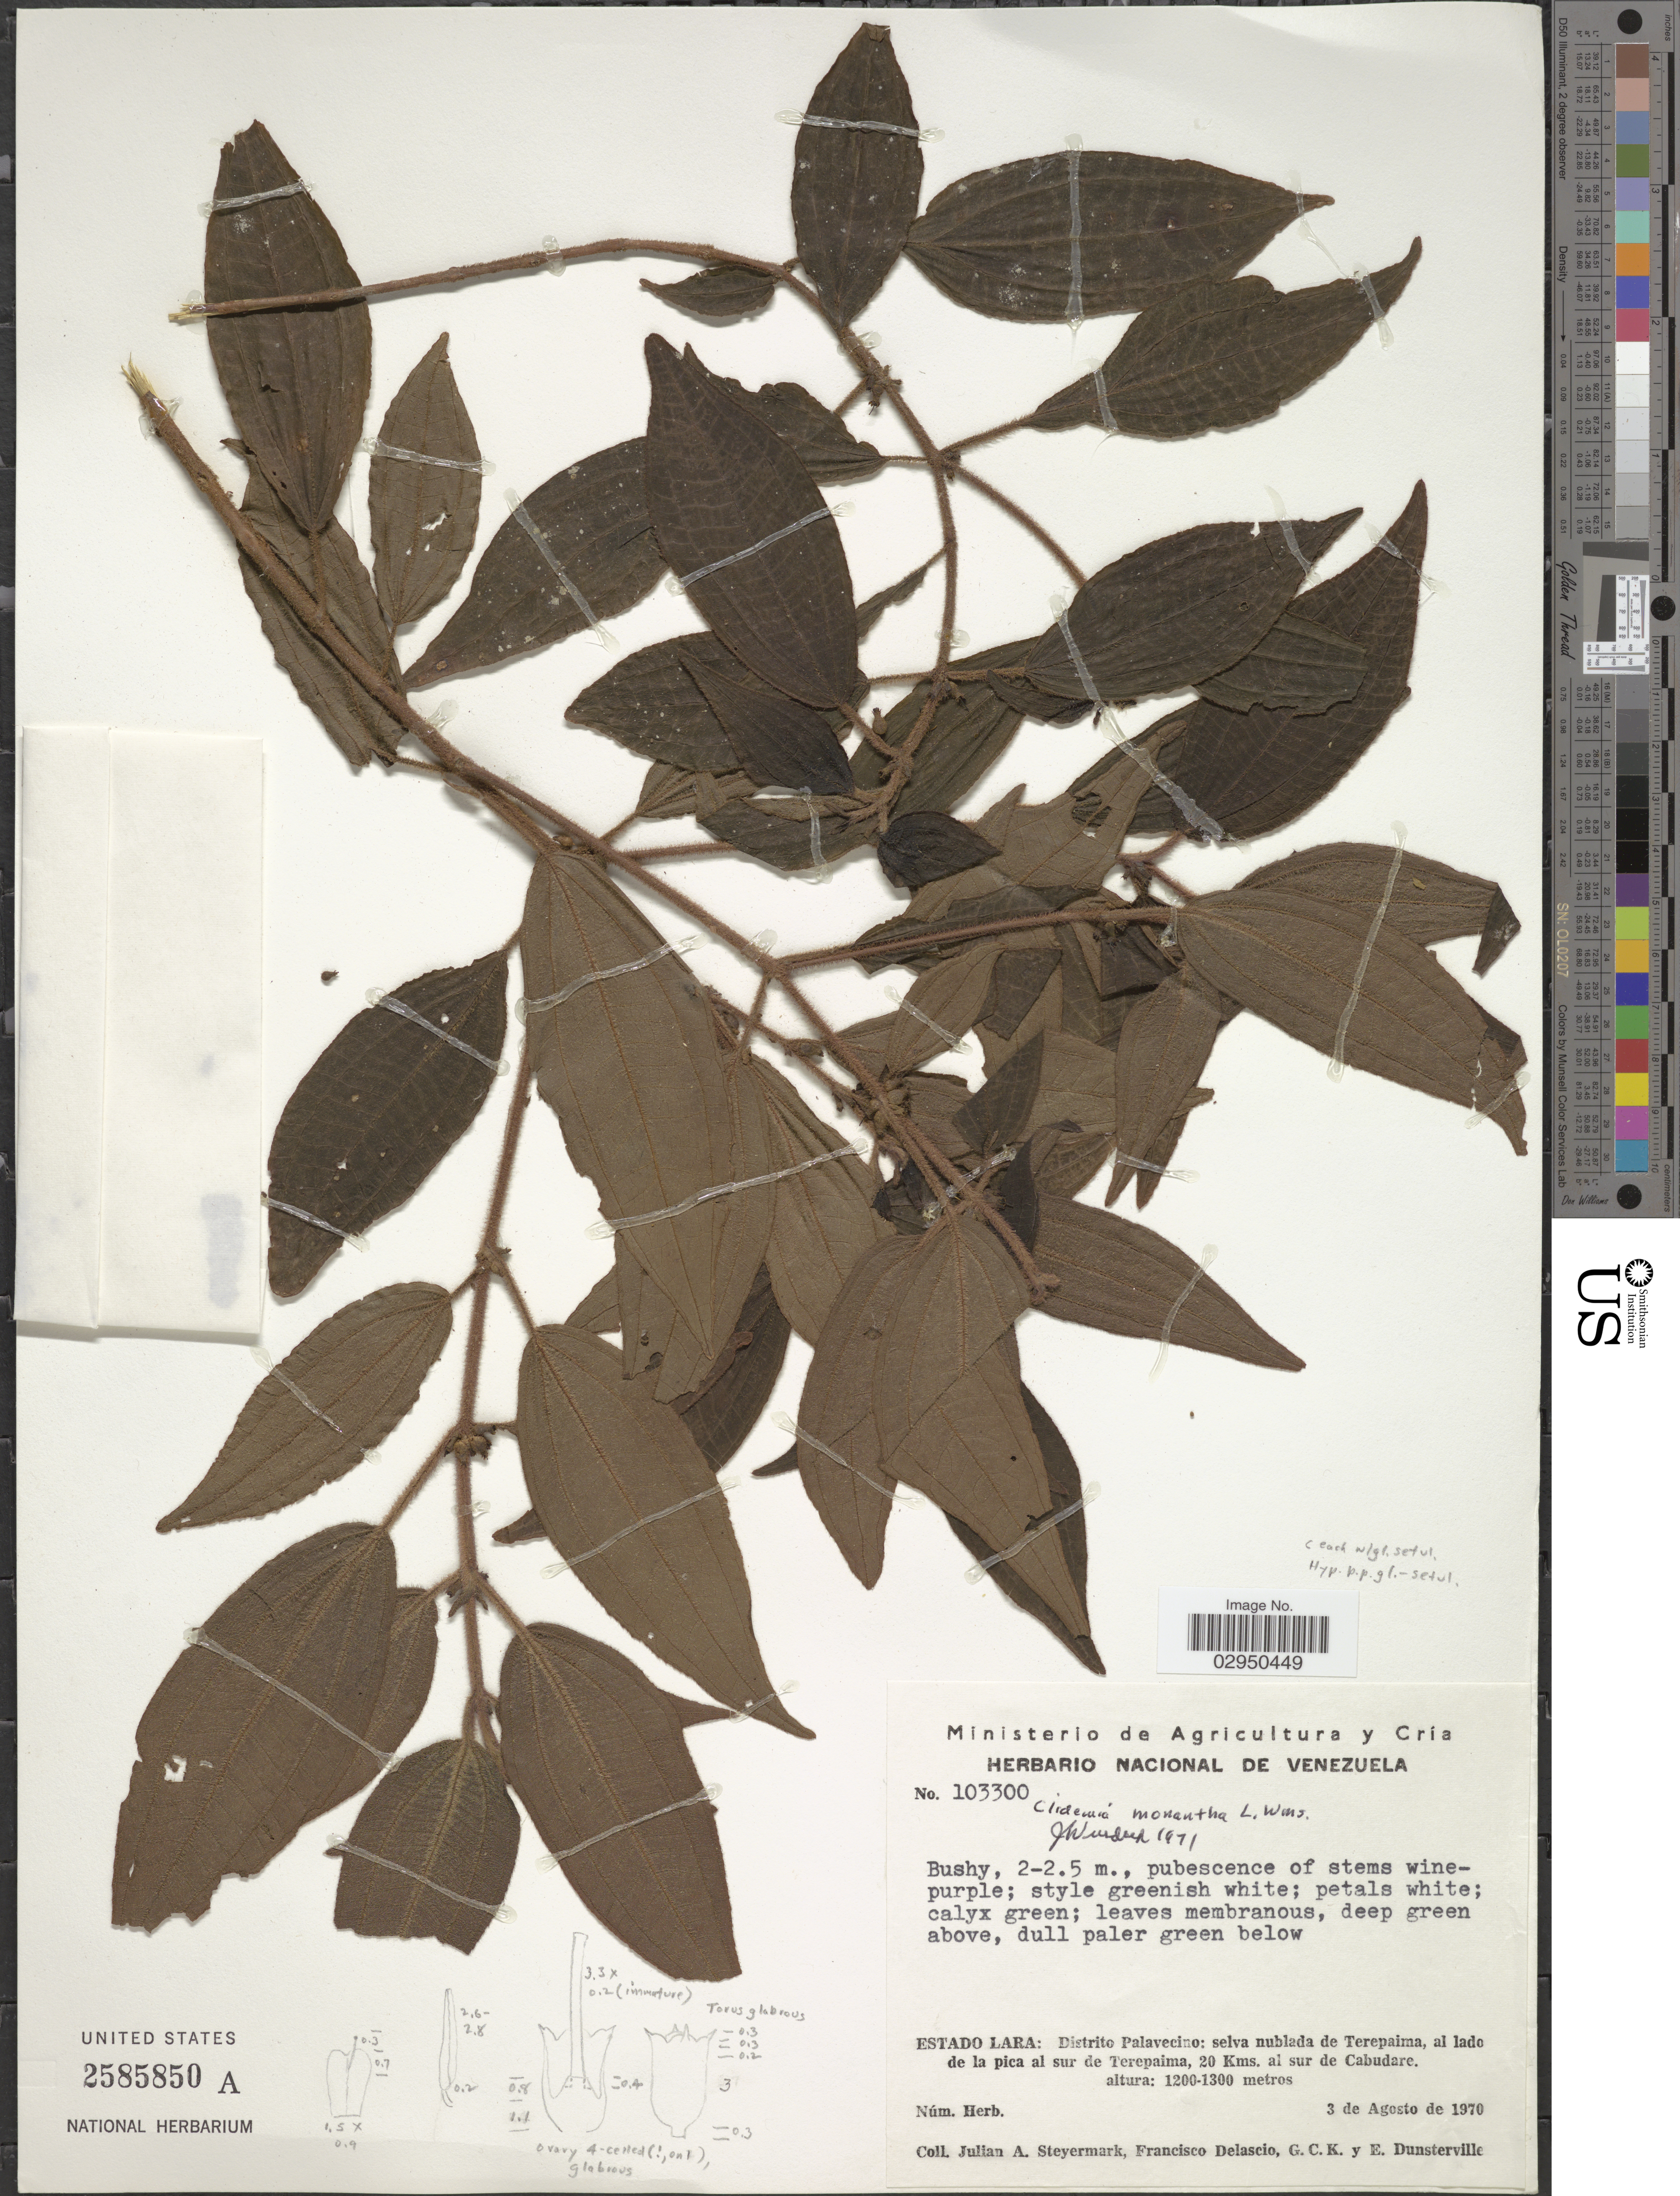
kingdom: Plantae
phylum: Tracheophyta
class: Magnoliopsida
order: Myrtales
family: Melastomataceae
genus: Clidemia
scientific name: Clidemia monantha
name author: L.O. Williams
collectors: J. Steyermark, F. Delascio, G. C. K. Dunsterville & E. Dunsterville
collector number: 103300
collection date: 1970-08-03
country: Venezuela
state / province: Lara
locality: Distrito Palavecino: selva nublada de Terepaima, al lado de la pica al sur de Terepaima, 20 Kms. al sur de Cabudare.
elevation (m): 1200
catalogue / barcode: US 2585850A